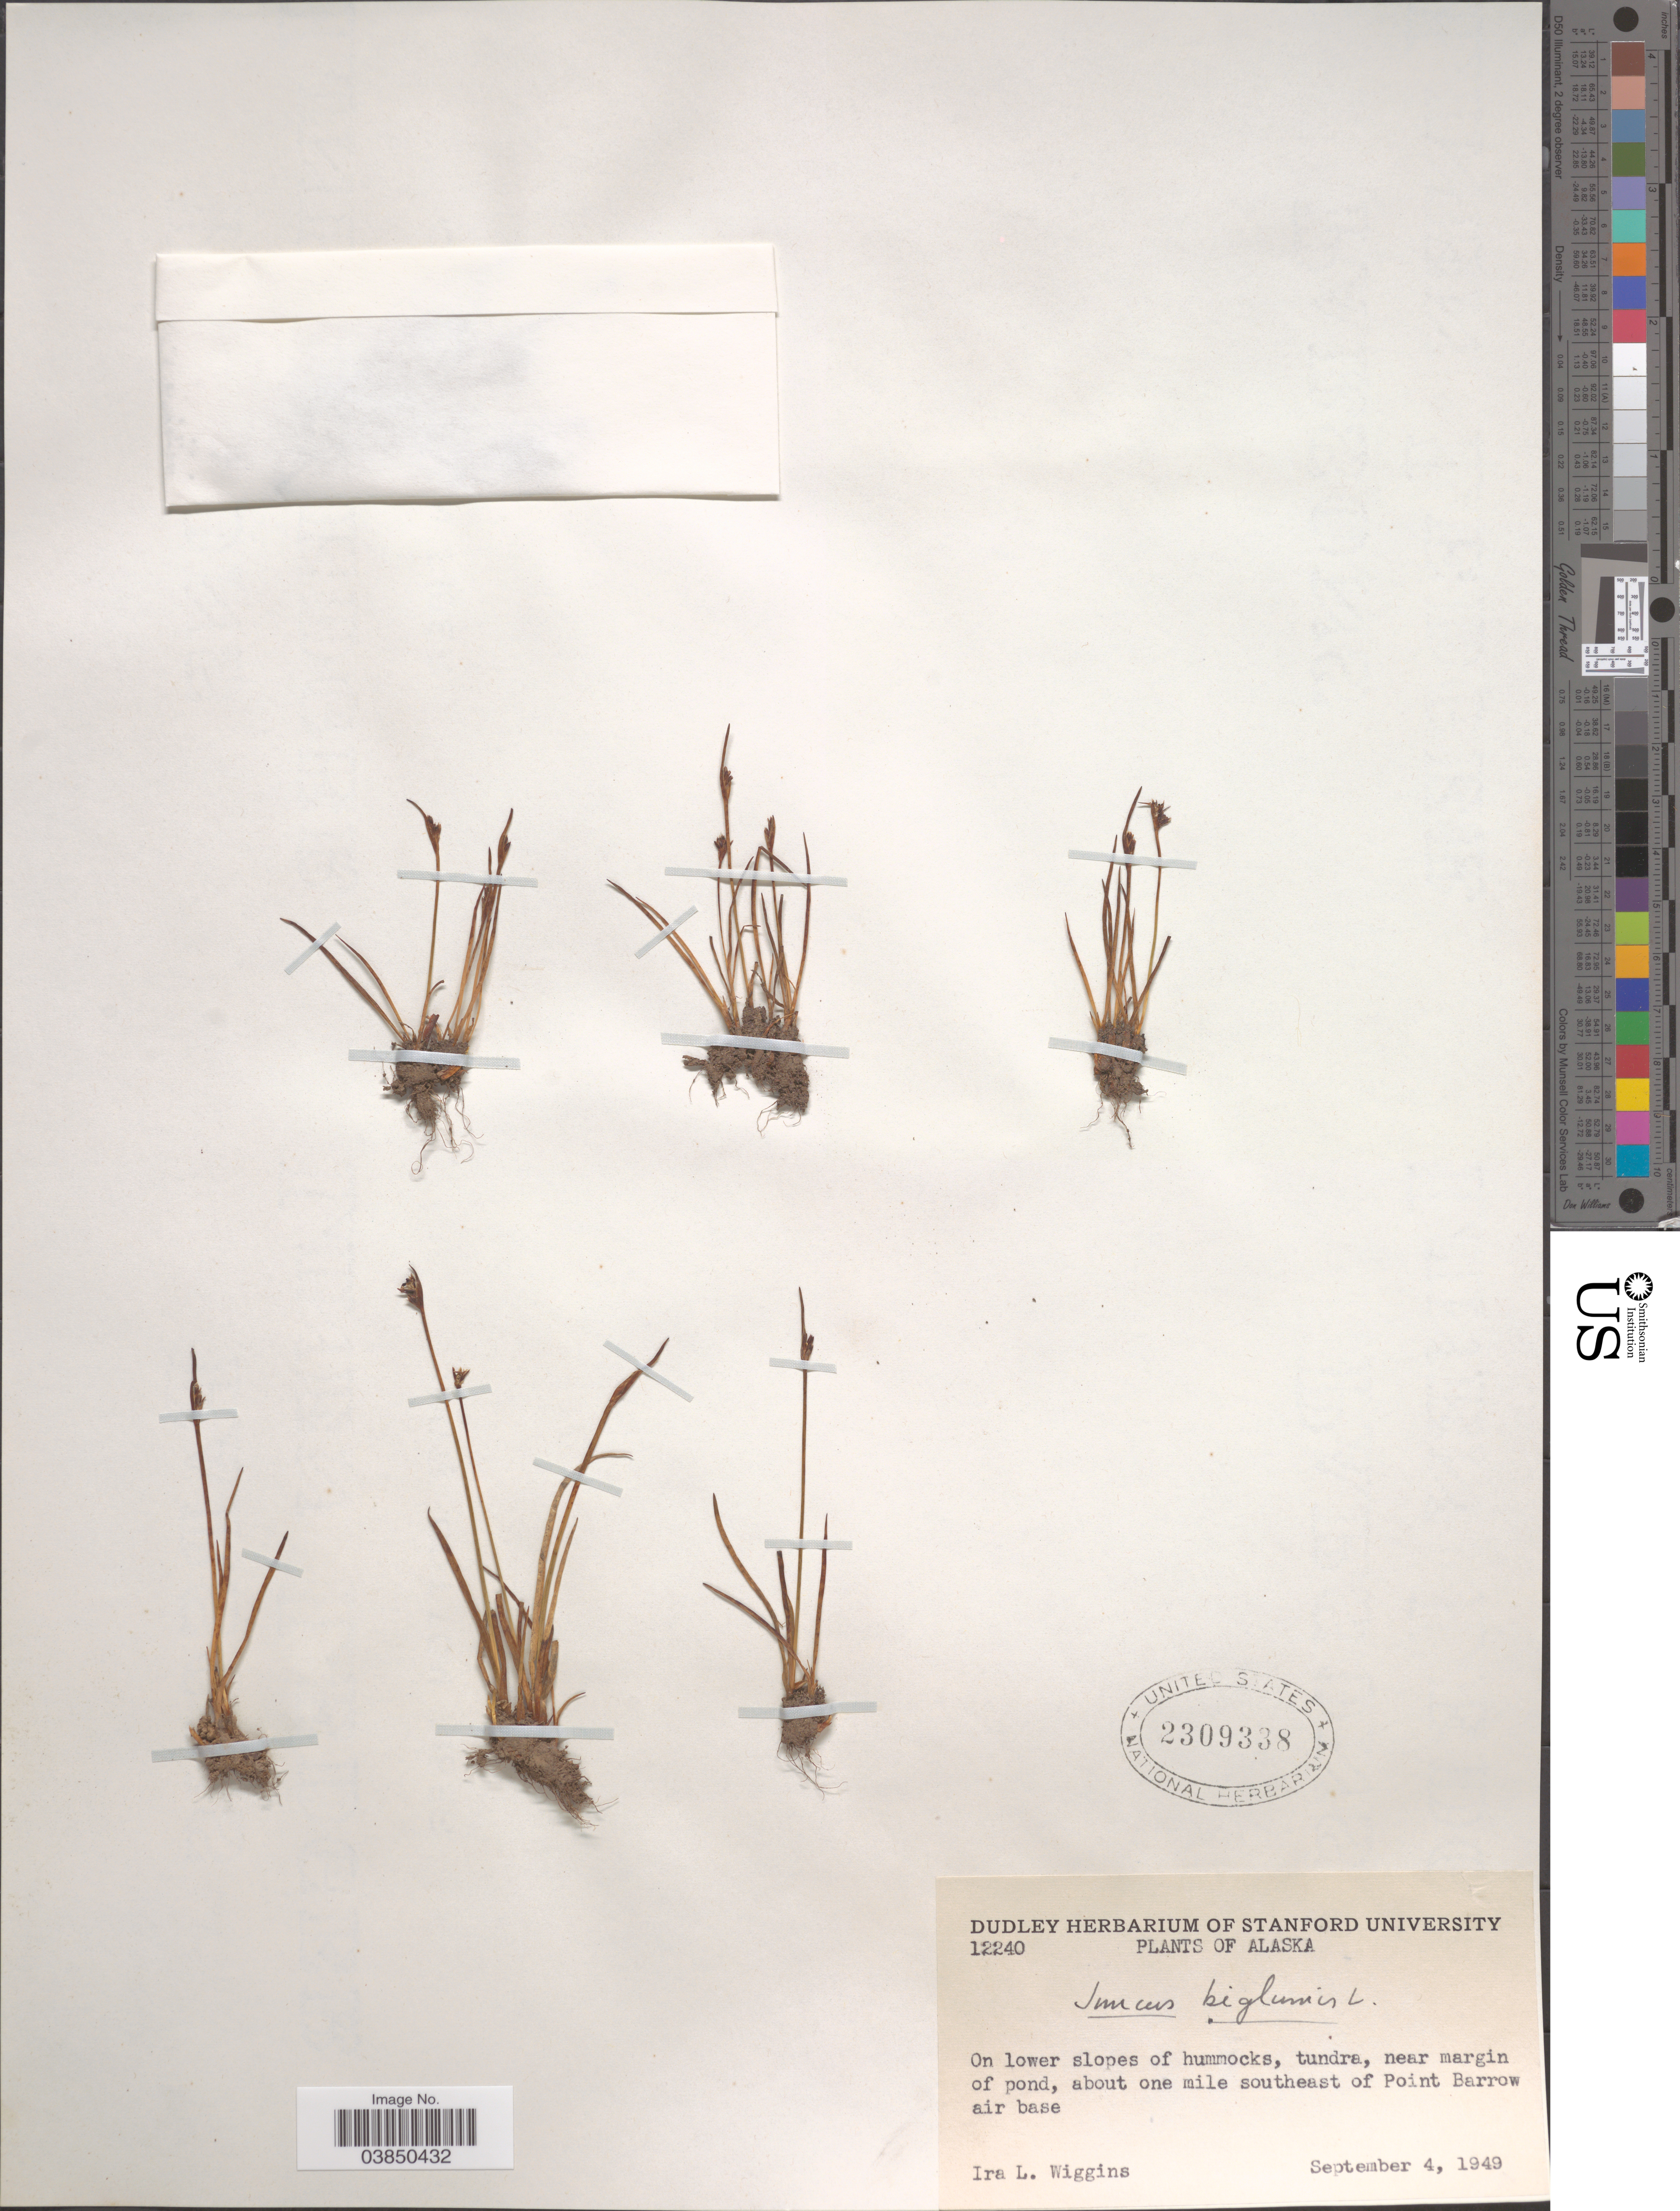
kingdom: Plantae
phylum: Tracheophyta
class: Liliopsida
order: Poales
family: Juncaceae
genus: Juncus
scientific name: Juncus biglumis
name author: L.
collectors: I. L. Wiggins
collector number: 12240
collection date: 1949-09-04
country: United States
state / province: Alaska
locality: Near margin of pond, about one mile southeast of Point Barrow air base.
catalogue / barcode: US 2309338